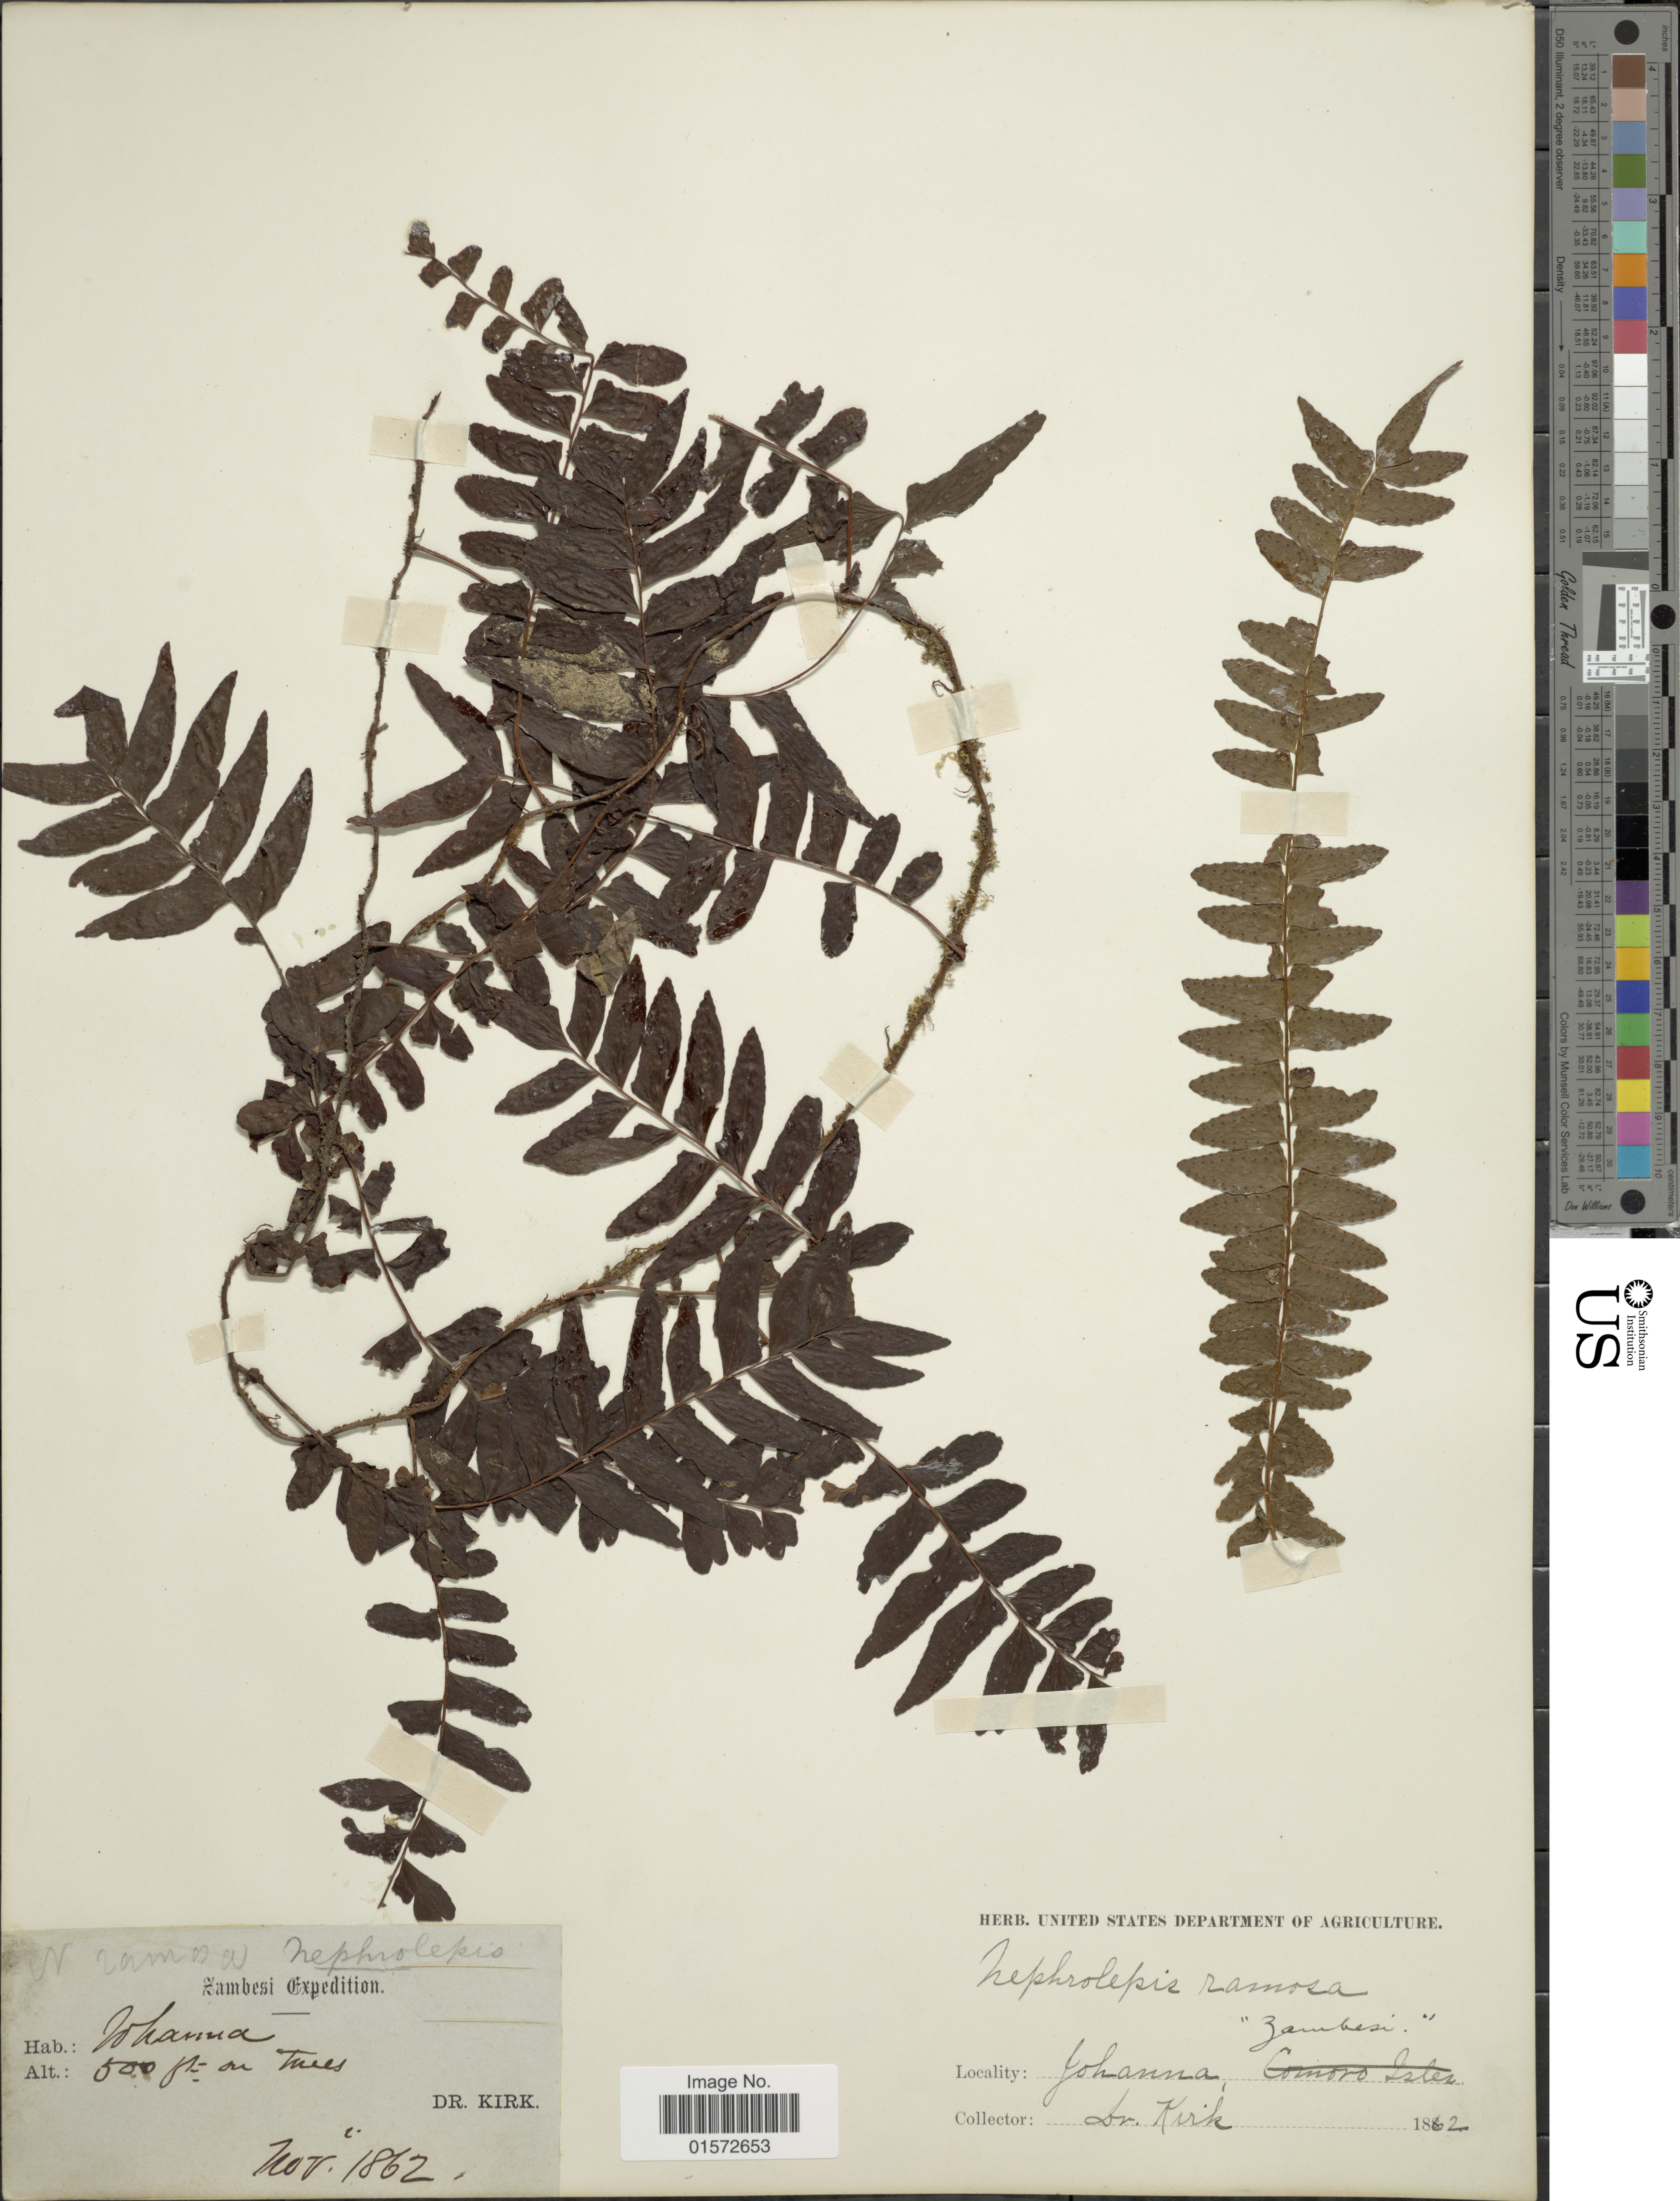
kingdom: Plantae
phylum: Tracheophyta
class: Polypodiopsida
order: Polypodiales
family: Tectariaceae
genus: Arthropteris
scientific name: Arthropteris palisotii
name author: (Desv.) Alston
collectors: -. Kirk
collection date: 1862-11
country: Comoros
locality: Zambesil, Johanna